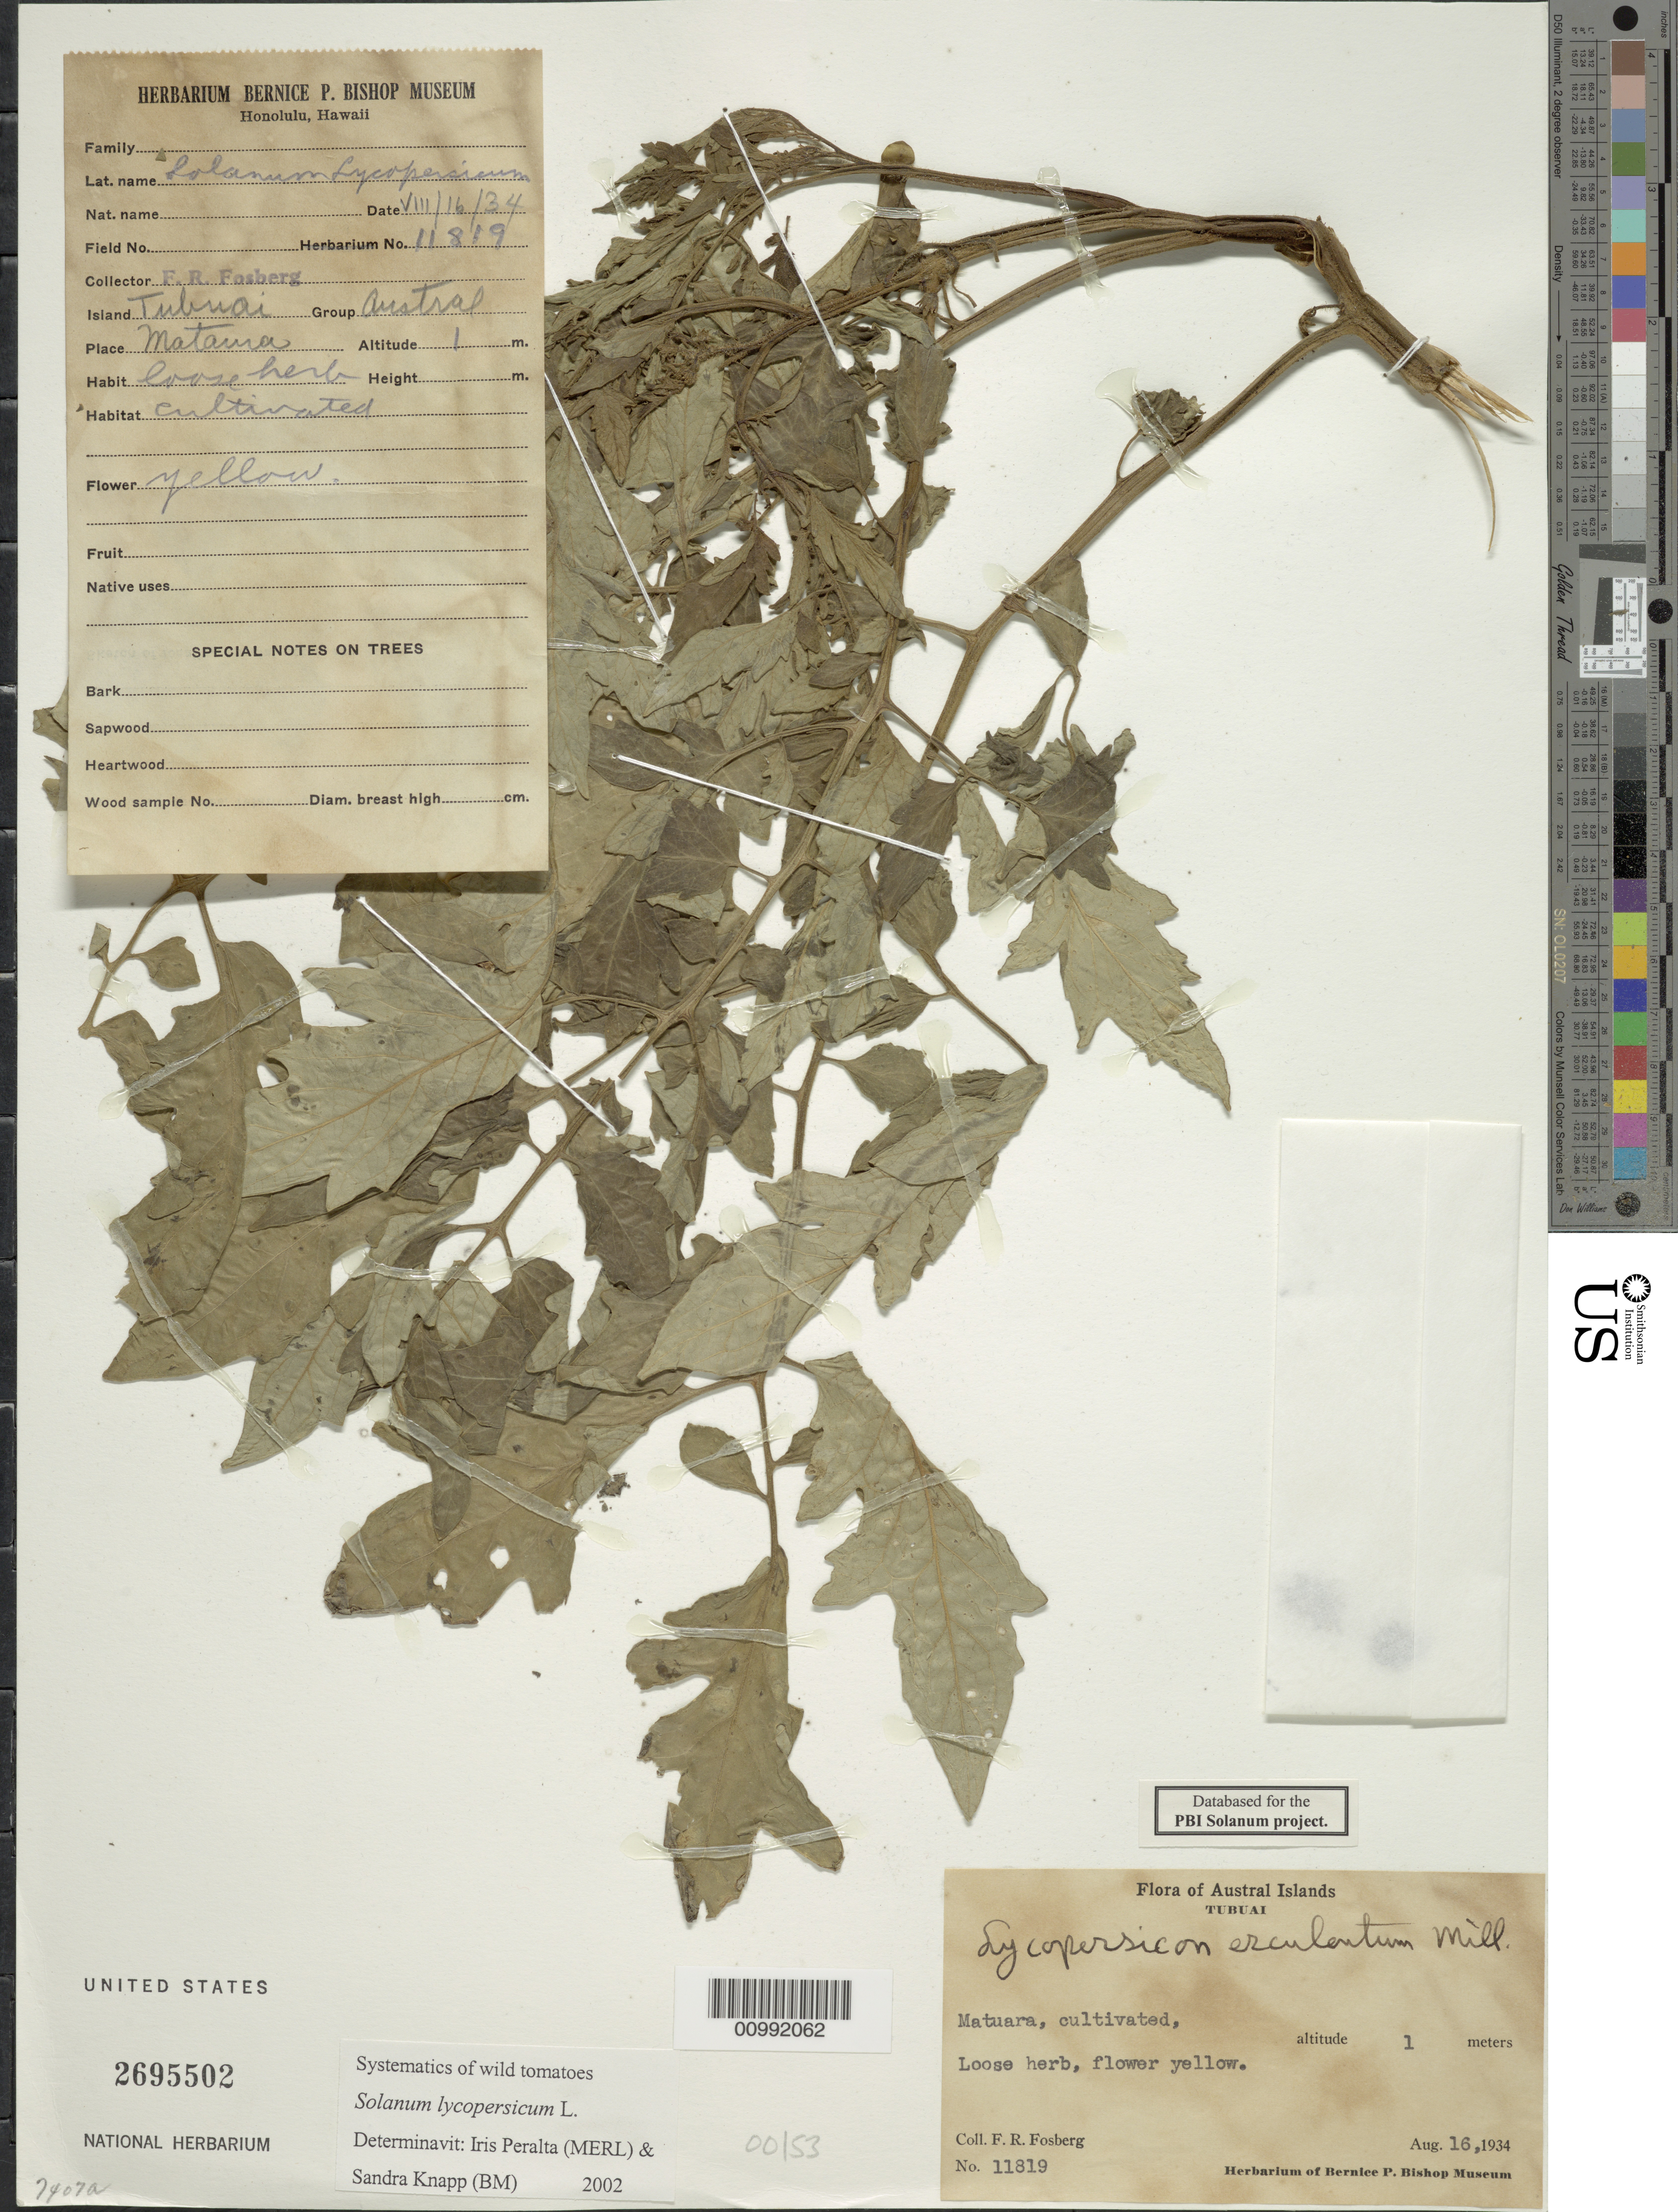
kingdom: Plantae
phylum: Tracheophyta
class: Magnoliopsida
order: Solanales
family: Solanaceae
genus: Solanum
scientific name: Solanum lycopersicum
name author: L.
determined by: Peralta, Iris E.; Knapp, S. D.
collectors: F. R. Fosberg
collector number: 11819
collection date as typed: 16 Aug 1934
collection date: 1934-08-16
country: French Polynesia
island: Tubuai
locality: Tubuai, Matuara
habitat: v: cultivated;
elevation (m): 1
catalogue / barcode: US 2695502